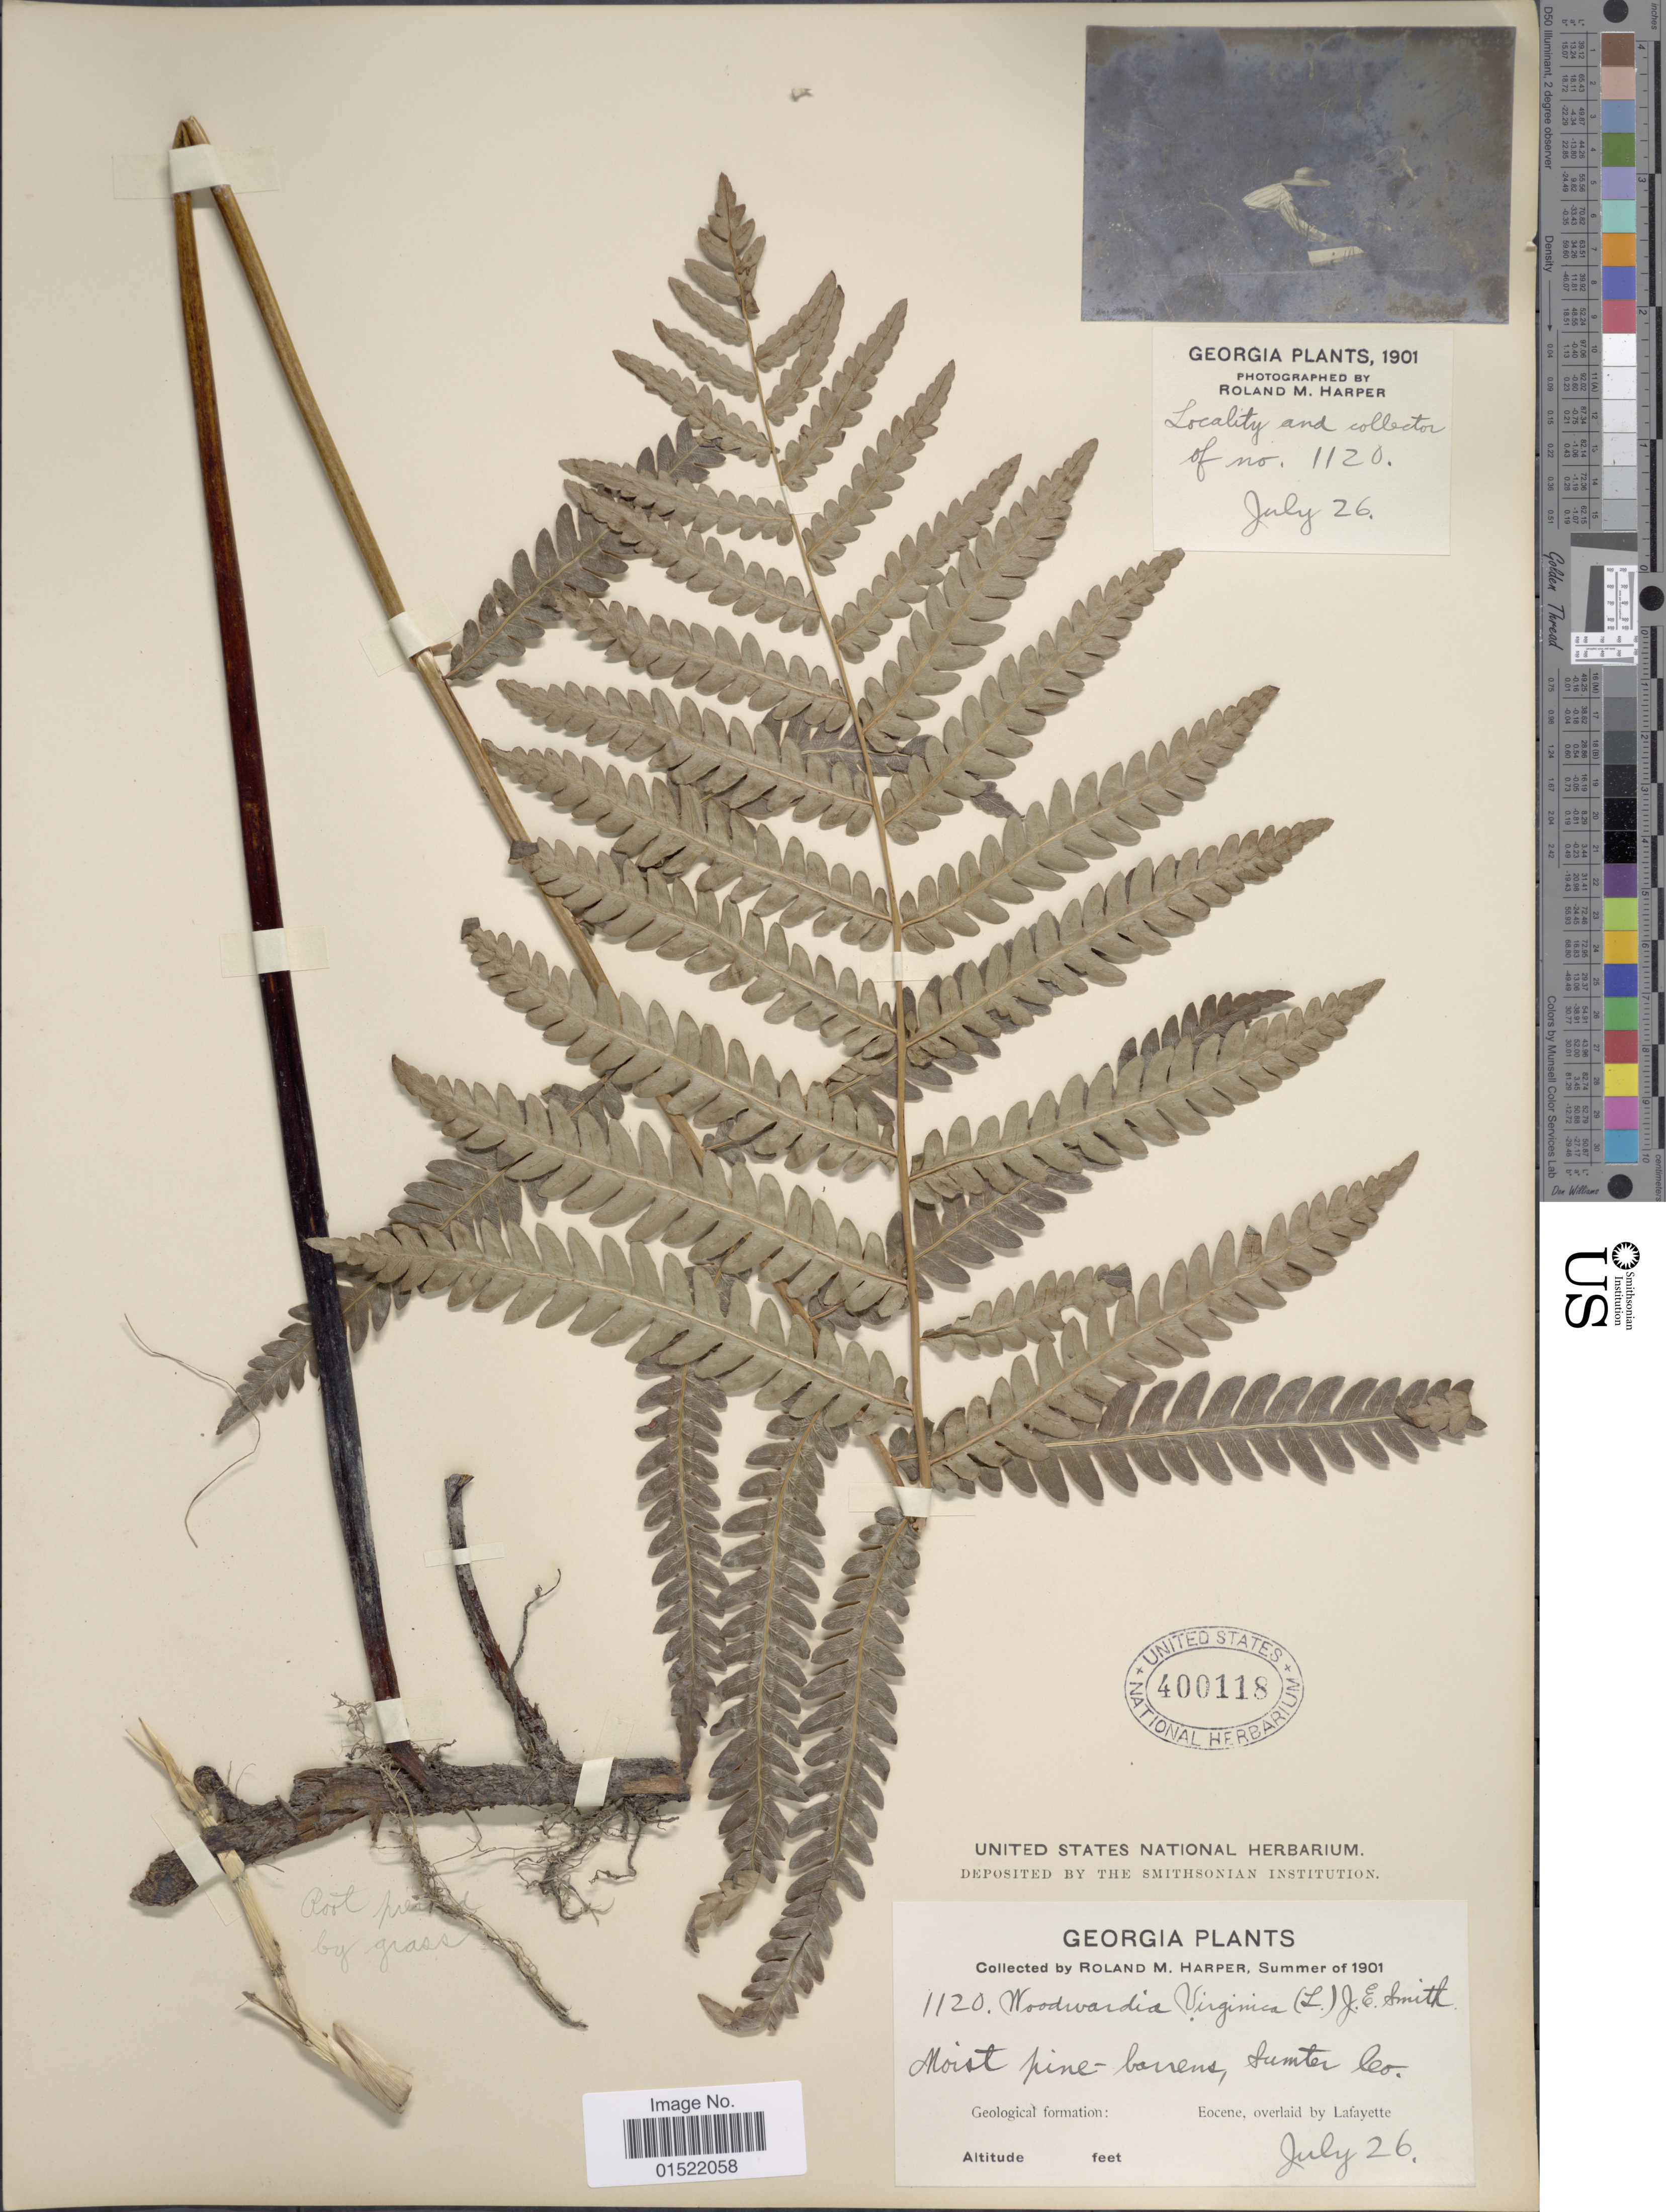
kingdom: Plantae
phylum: Tracheophyta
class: Polypodiopsida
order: Polypodiales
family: Blechnaceae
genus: Woodwardia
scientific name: Woodwardia virginica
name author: (L.) R.M. Sm.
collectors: R. M. Harper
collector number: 1120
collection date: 1901-07-26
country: United States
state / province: Georgia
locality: Sumter Co., Eocene, overlaid by Lafayette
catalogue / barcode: US 400118